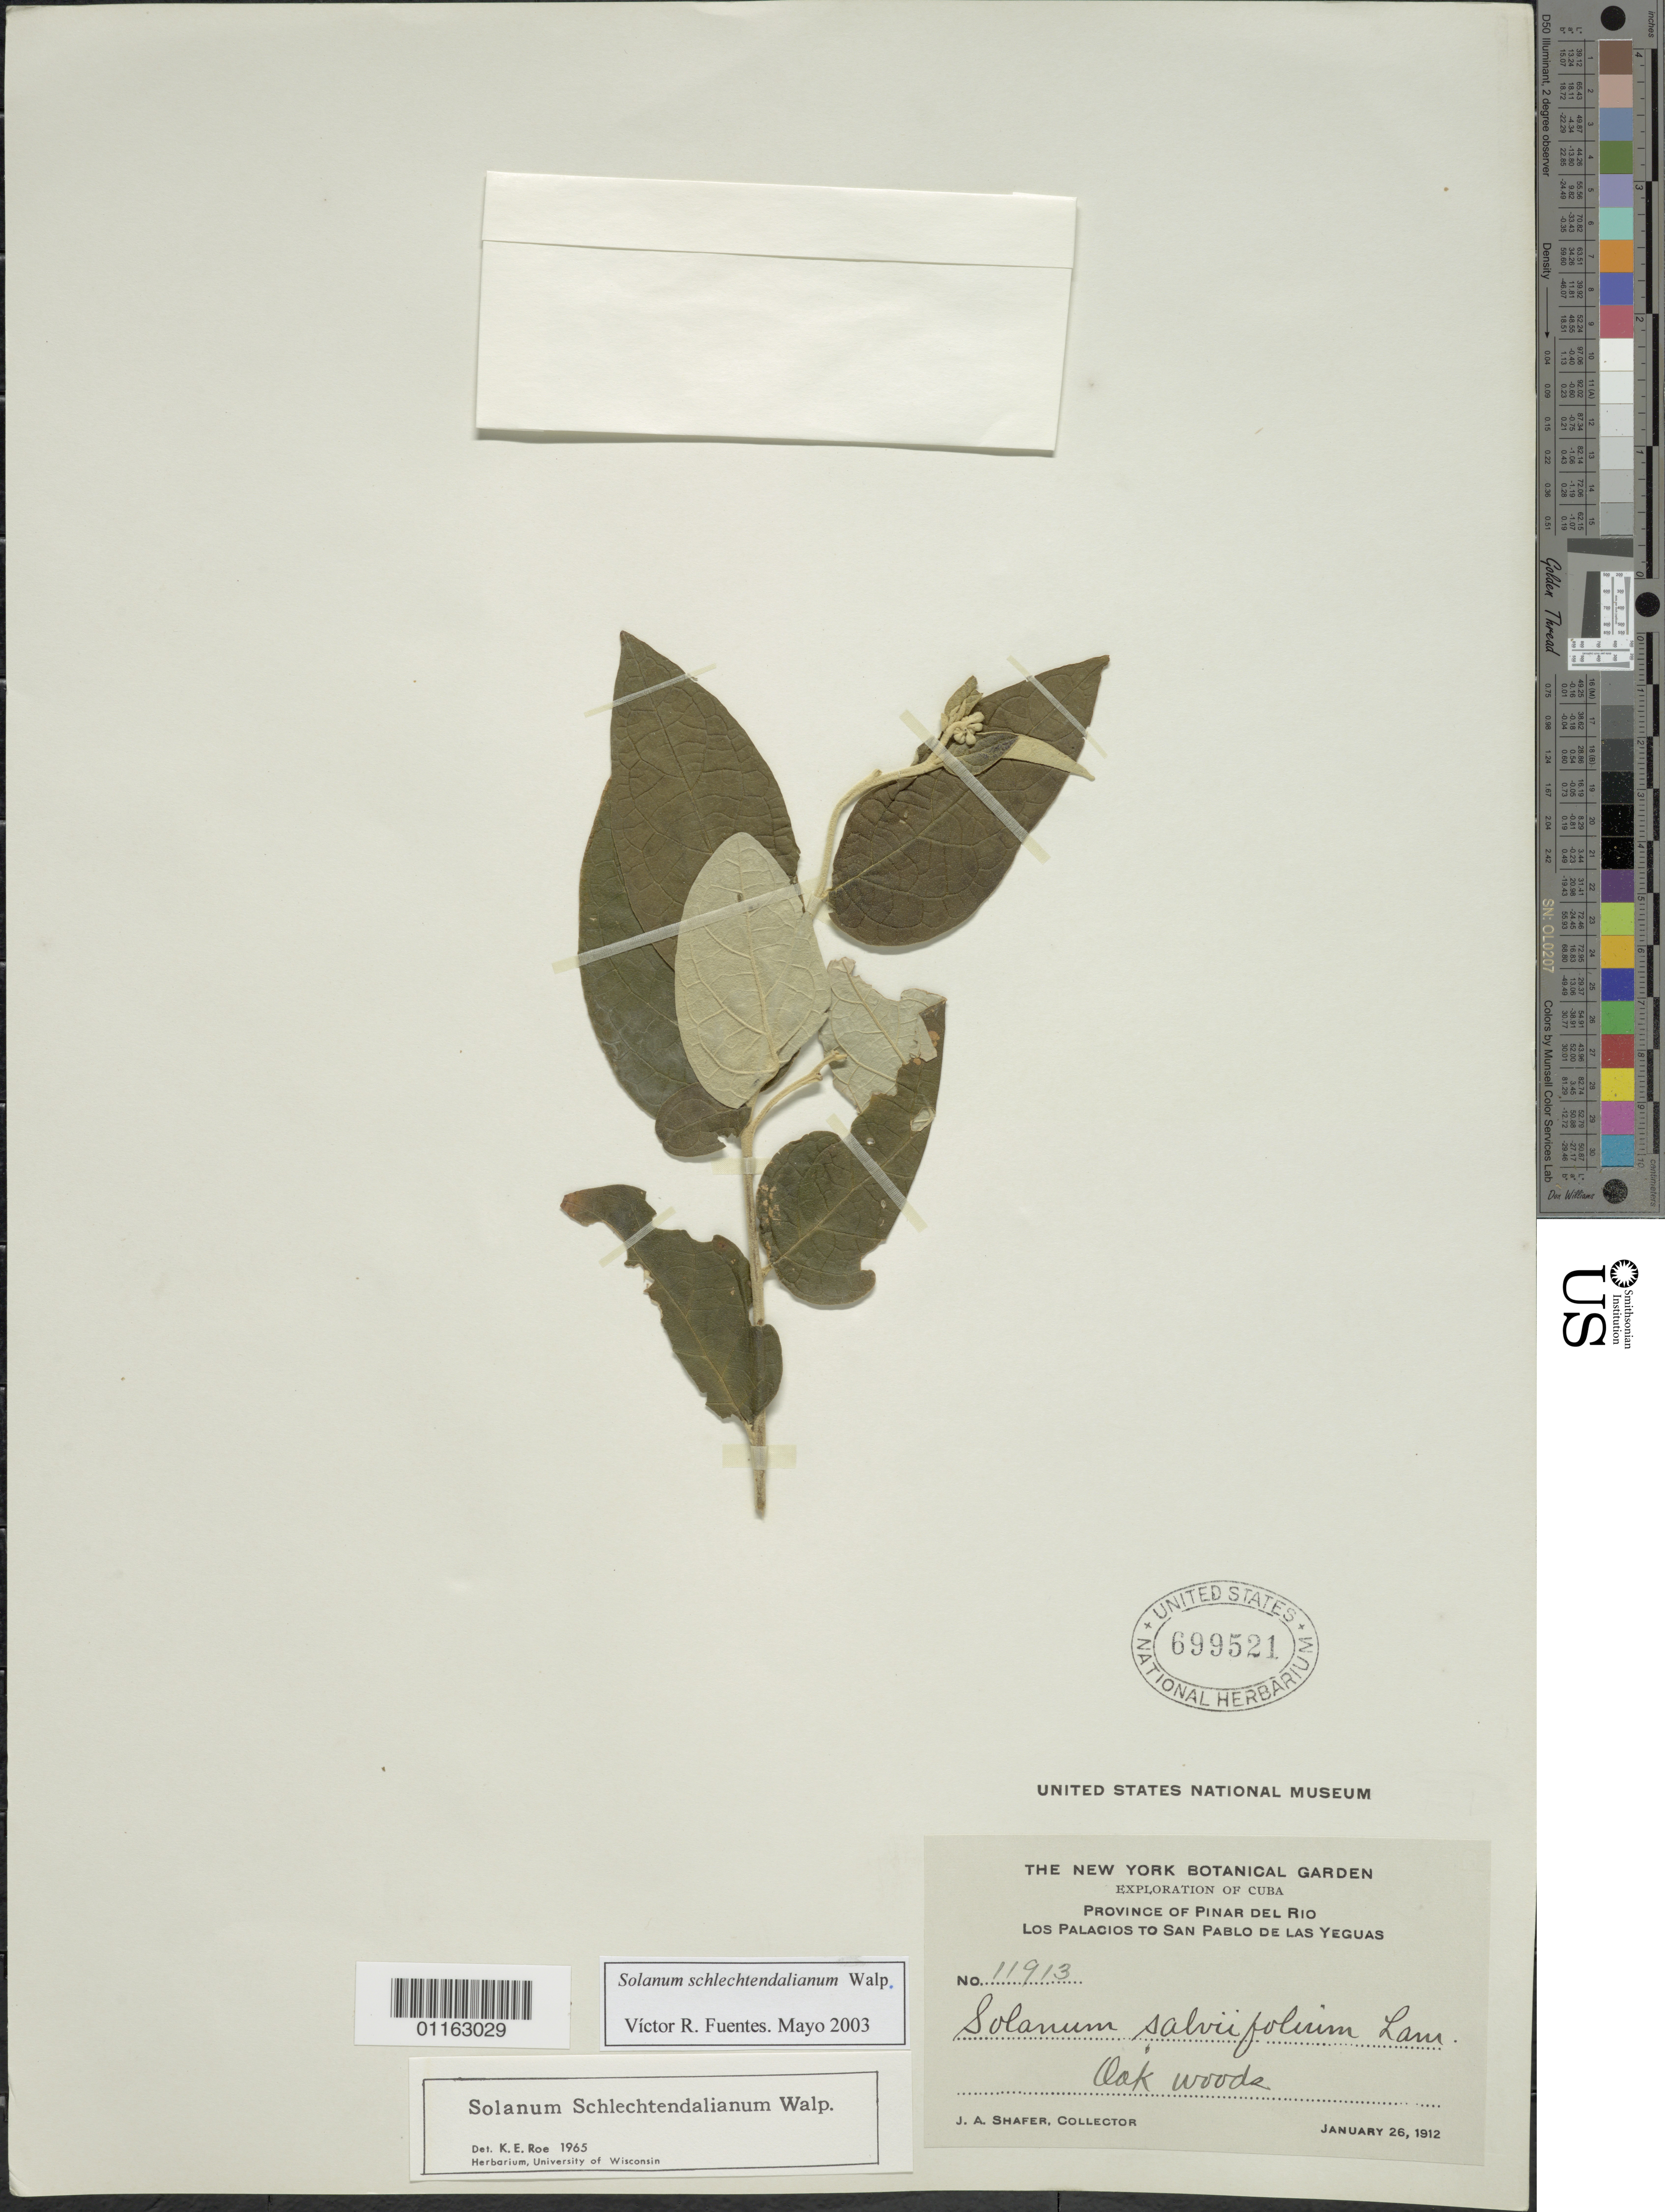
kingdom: Plantae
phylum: Tracheophyta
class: Magnoliopsida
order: Solanales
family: Solanaceae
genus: Solanum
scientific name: Solanum schlechtendalianum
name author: Walp.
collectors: J. A. Shafer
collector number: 11913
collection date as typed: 26 Jan 1912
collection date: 1912-01-26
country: Cuba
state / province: Pinar del Rio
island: Cuba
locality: Los Palacios to san Pablo de Las Yeguas; oak woods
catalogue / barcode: US 699521